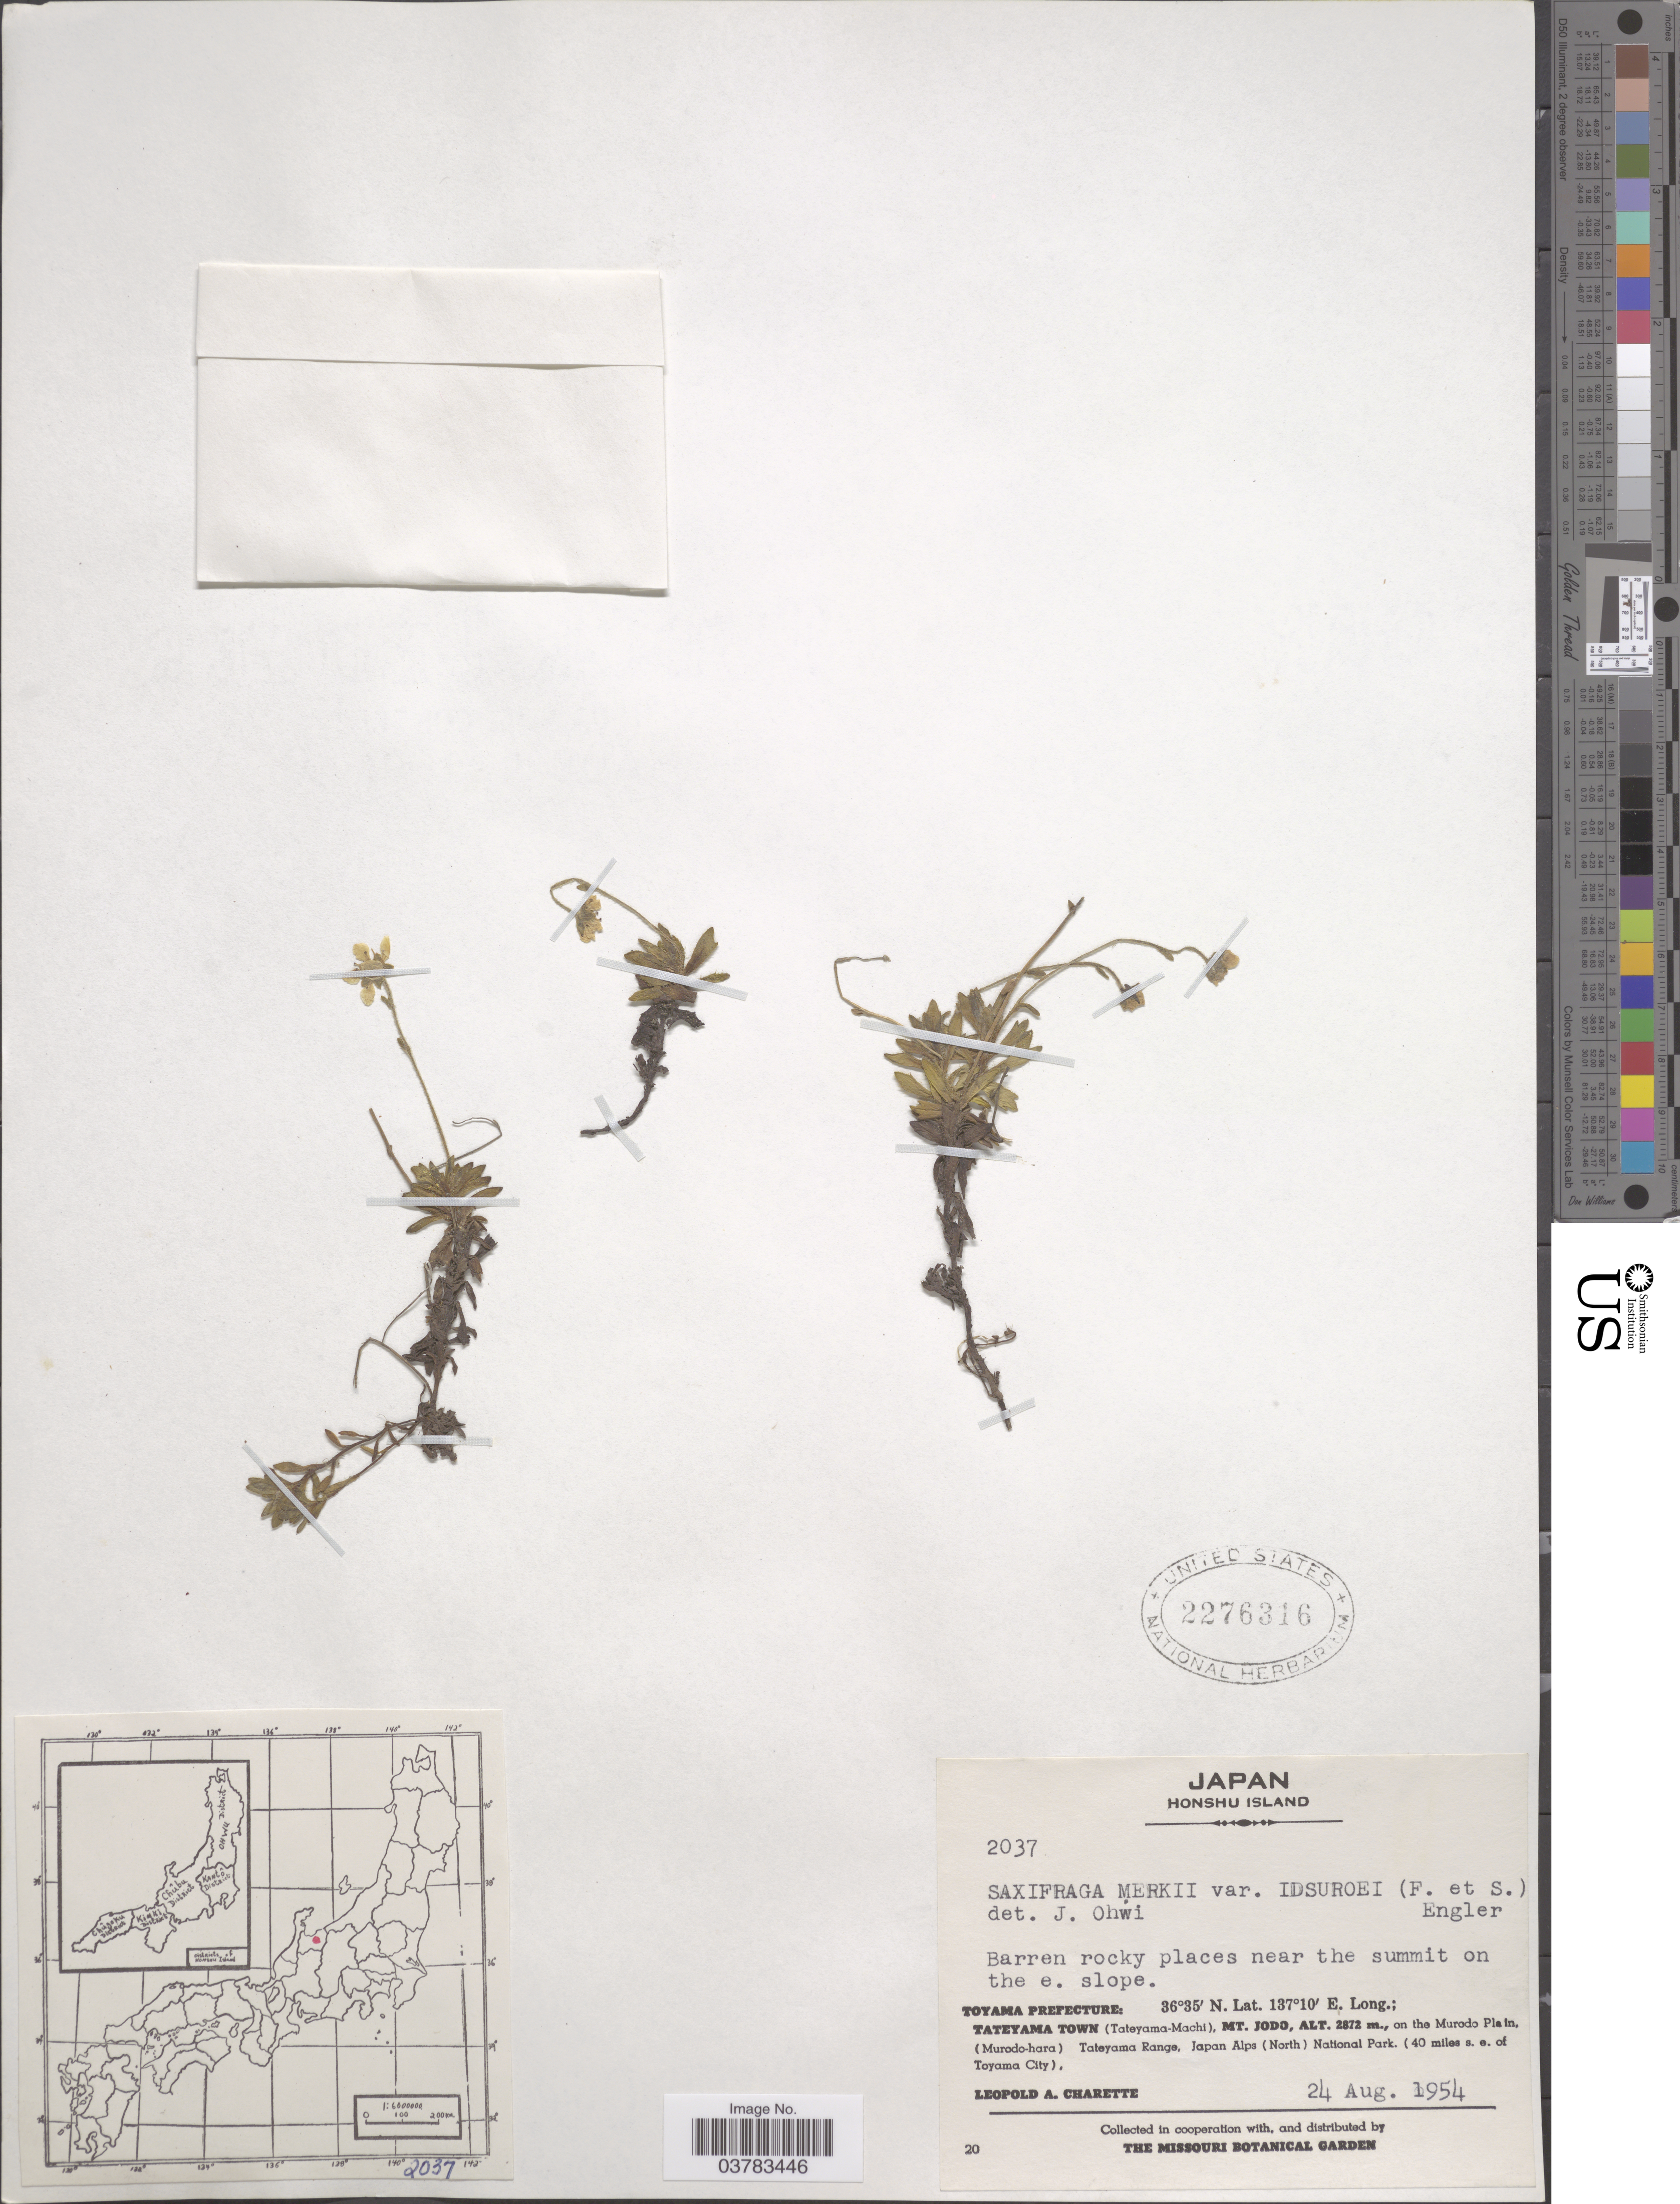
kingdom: Plantae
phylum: Tracheophyta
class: Magnoliopsida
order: Saxifragales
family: Saxifragaceae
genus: Micranthes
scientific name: Micranthes merkii subsp. idsuroei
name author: (Franch. & Sav.) Tkach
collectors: L. A. Charette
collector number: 2037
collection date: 1954-08-24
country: Japan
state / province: Toyama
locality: Honshu Island. Barren rocky places near the summit on the e. slope. Toyama Prefecture. Tateyama Town (Tateyama- Machi), Mt. Jodo, on the Muroro Plain (Murodo-hara) Tateyama Range, Japan Alpe (North) National park (40 miles s.e. of Toyama City).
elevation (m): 2872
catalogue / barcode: US 2276316